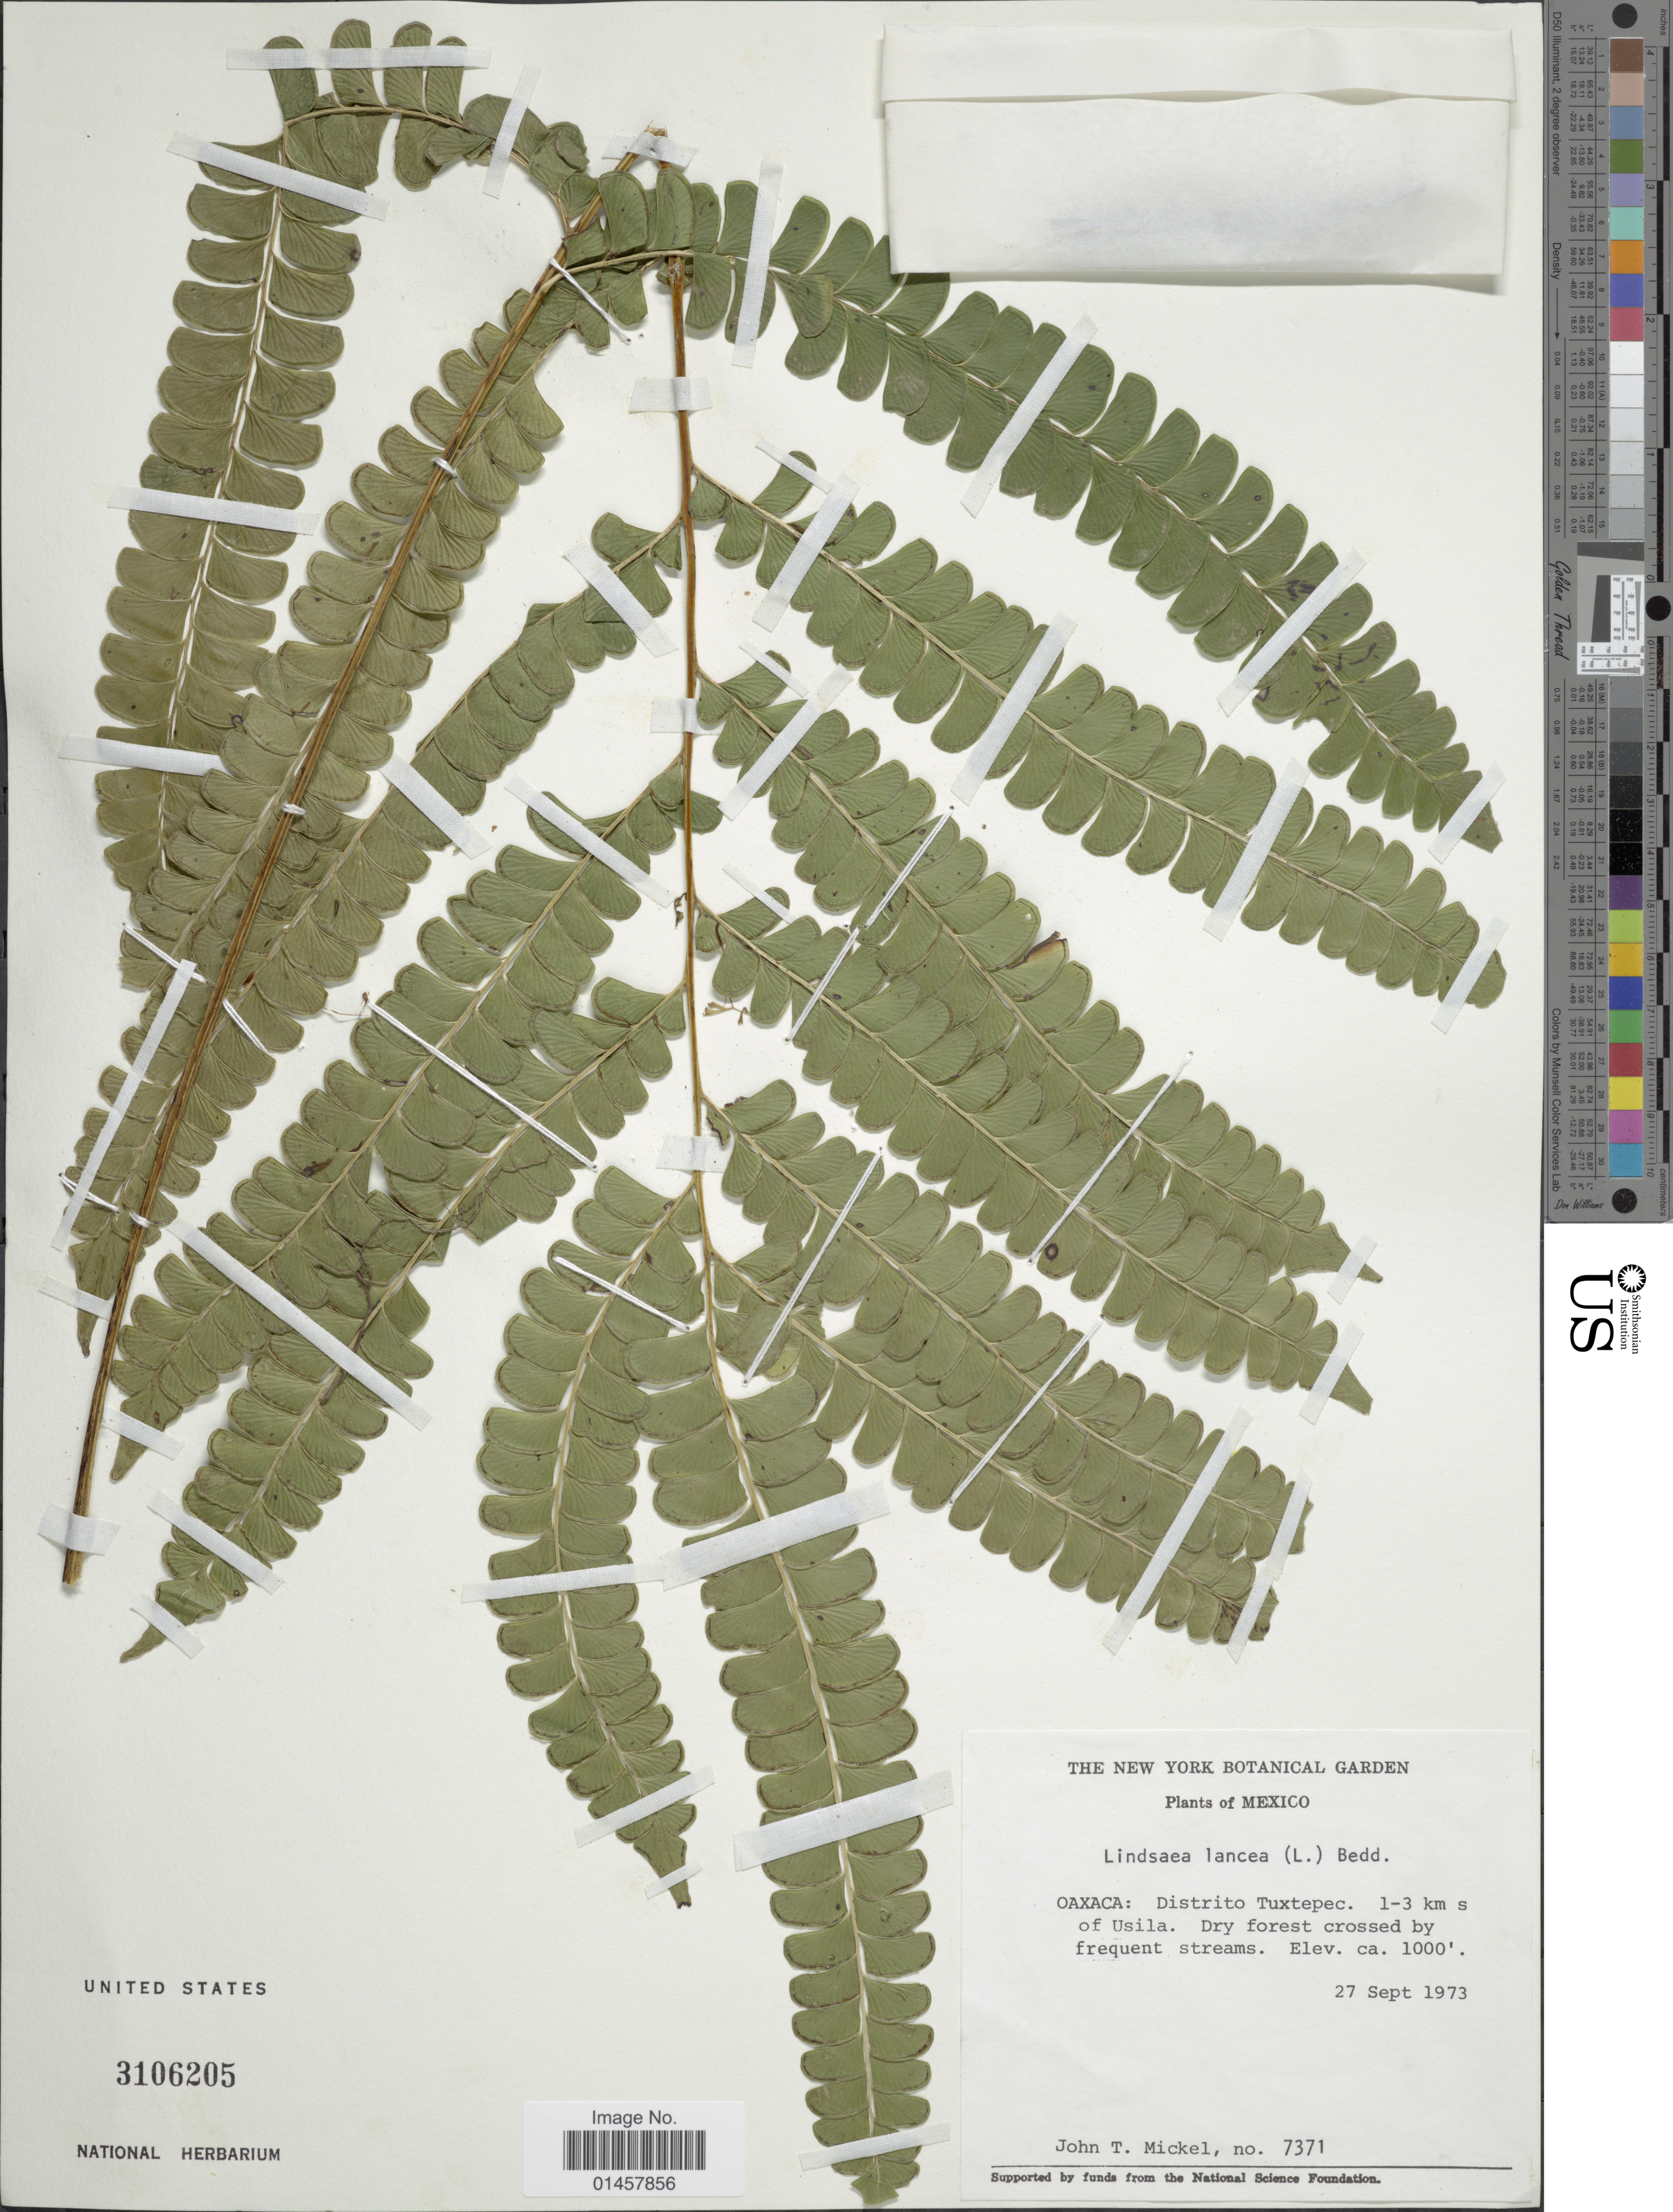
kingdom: Plantae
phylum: Tracheophyta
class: Polypodiopsida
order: Polypodiales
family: Lindsaeaceae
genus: Lindsaea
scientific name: Lindsaea lancea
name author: (L.) Bedd.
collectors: J. T. Mickel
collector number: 7371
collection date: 1973-09-27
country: Mexico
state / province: Oaxaca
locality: Oaxaca: Distrito Tuxtepec, 1-3km S of Usila,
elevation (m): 305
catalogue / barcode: US 3106205